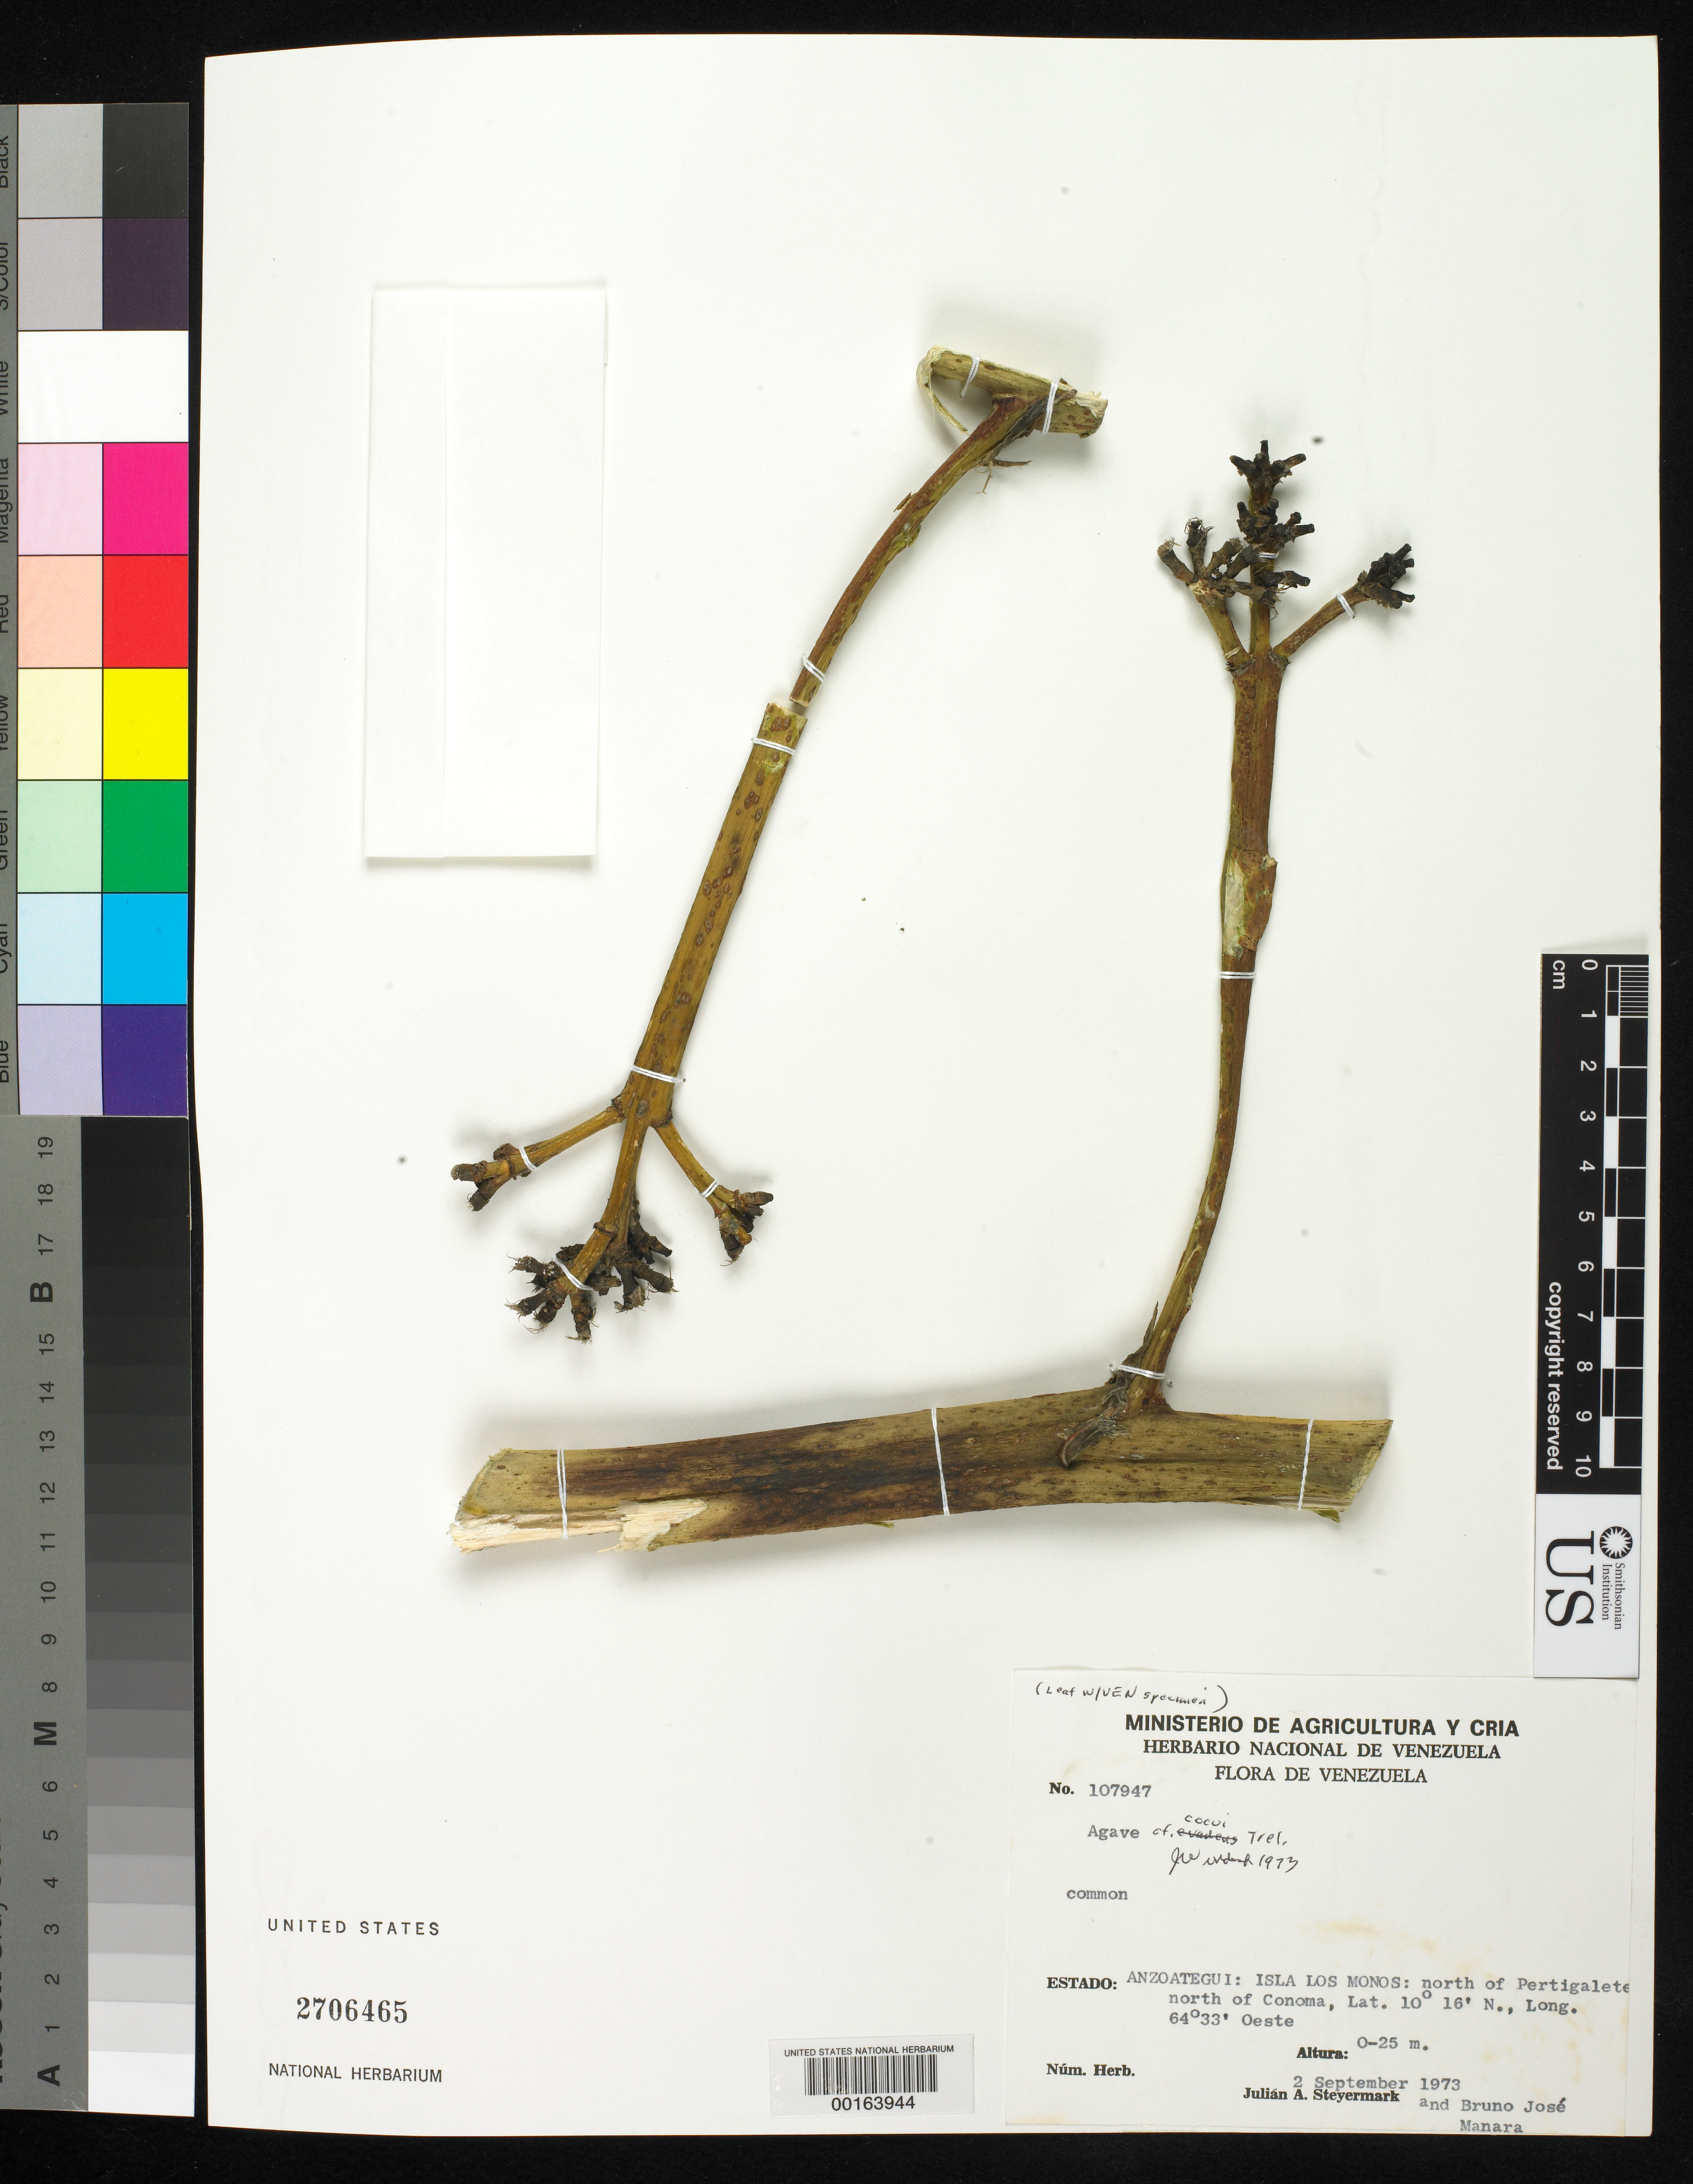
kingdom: Plantae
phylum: Tracheophyta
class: Liliopsida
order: Asparagales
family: Asparagaceae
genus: Agave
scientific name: Agave cocui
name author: Trel.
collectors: J. Steyermark & B. Manara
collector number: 107947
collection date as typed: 02 Sep 1973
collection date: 1973-09-02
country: Venezuela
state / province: Anzoategui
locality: Isla los monos; n of pertigalete, n of conoma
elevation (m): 0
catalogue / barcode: US 2706465